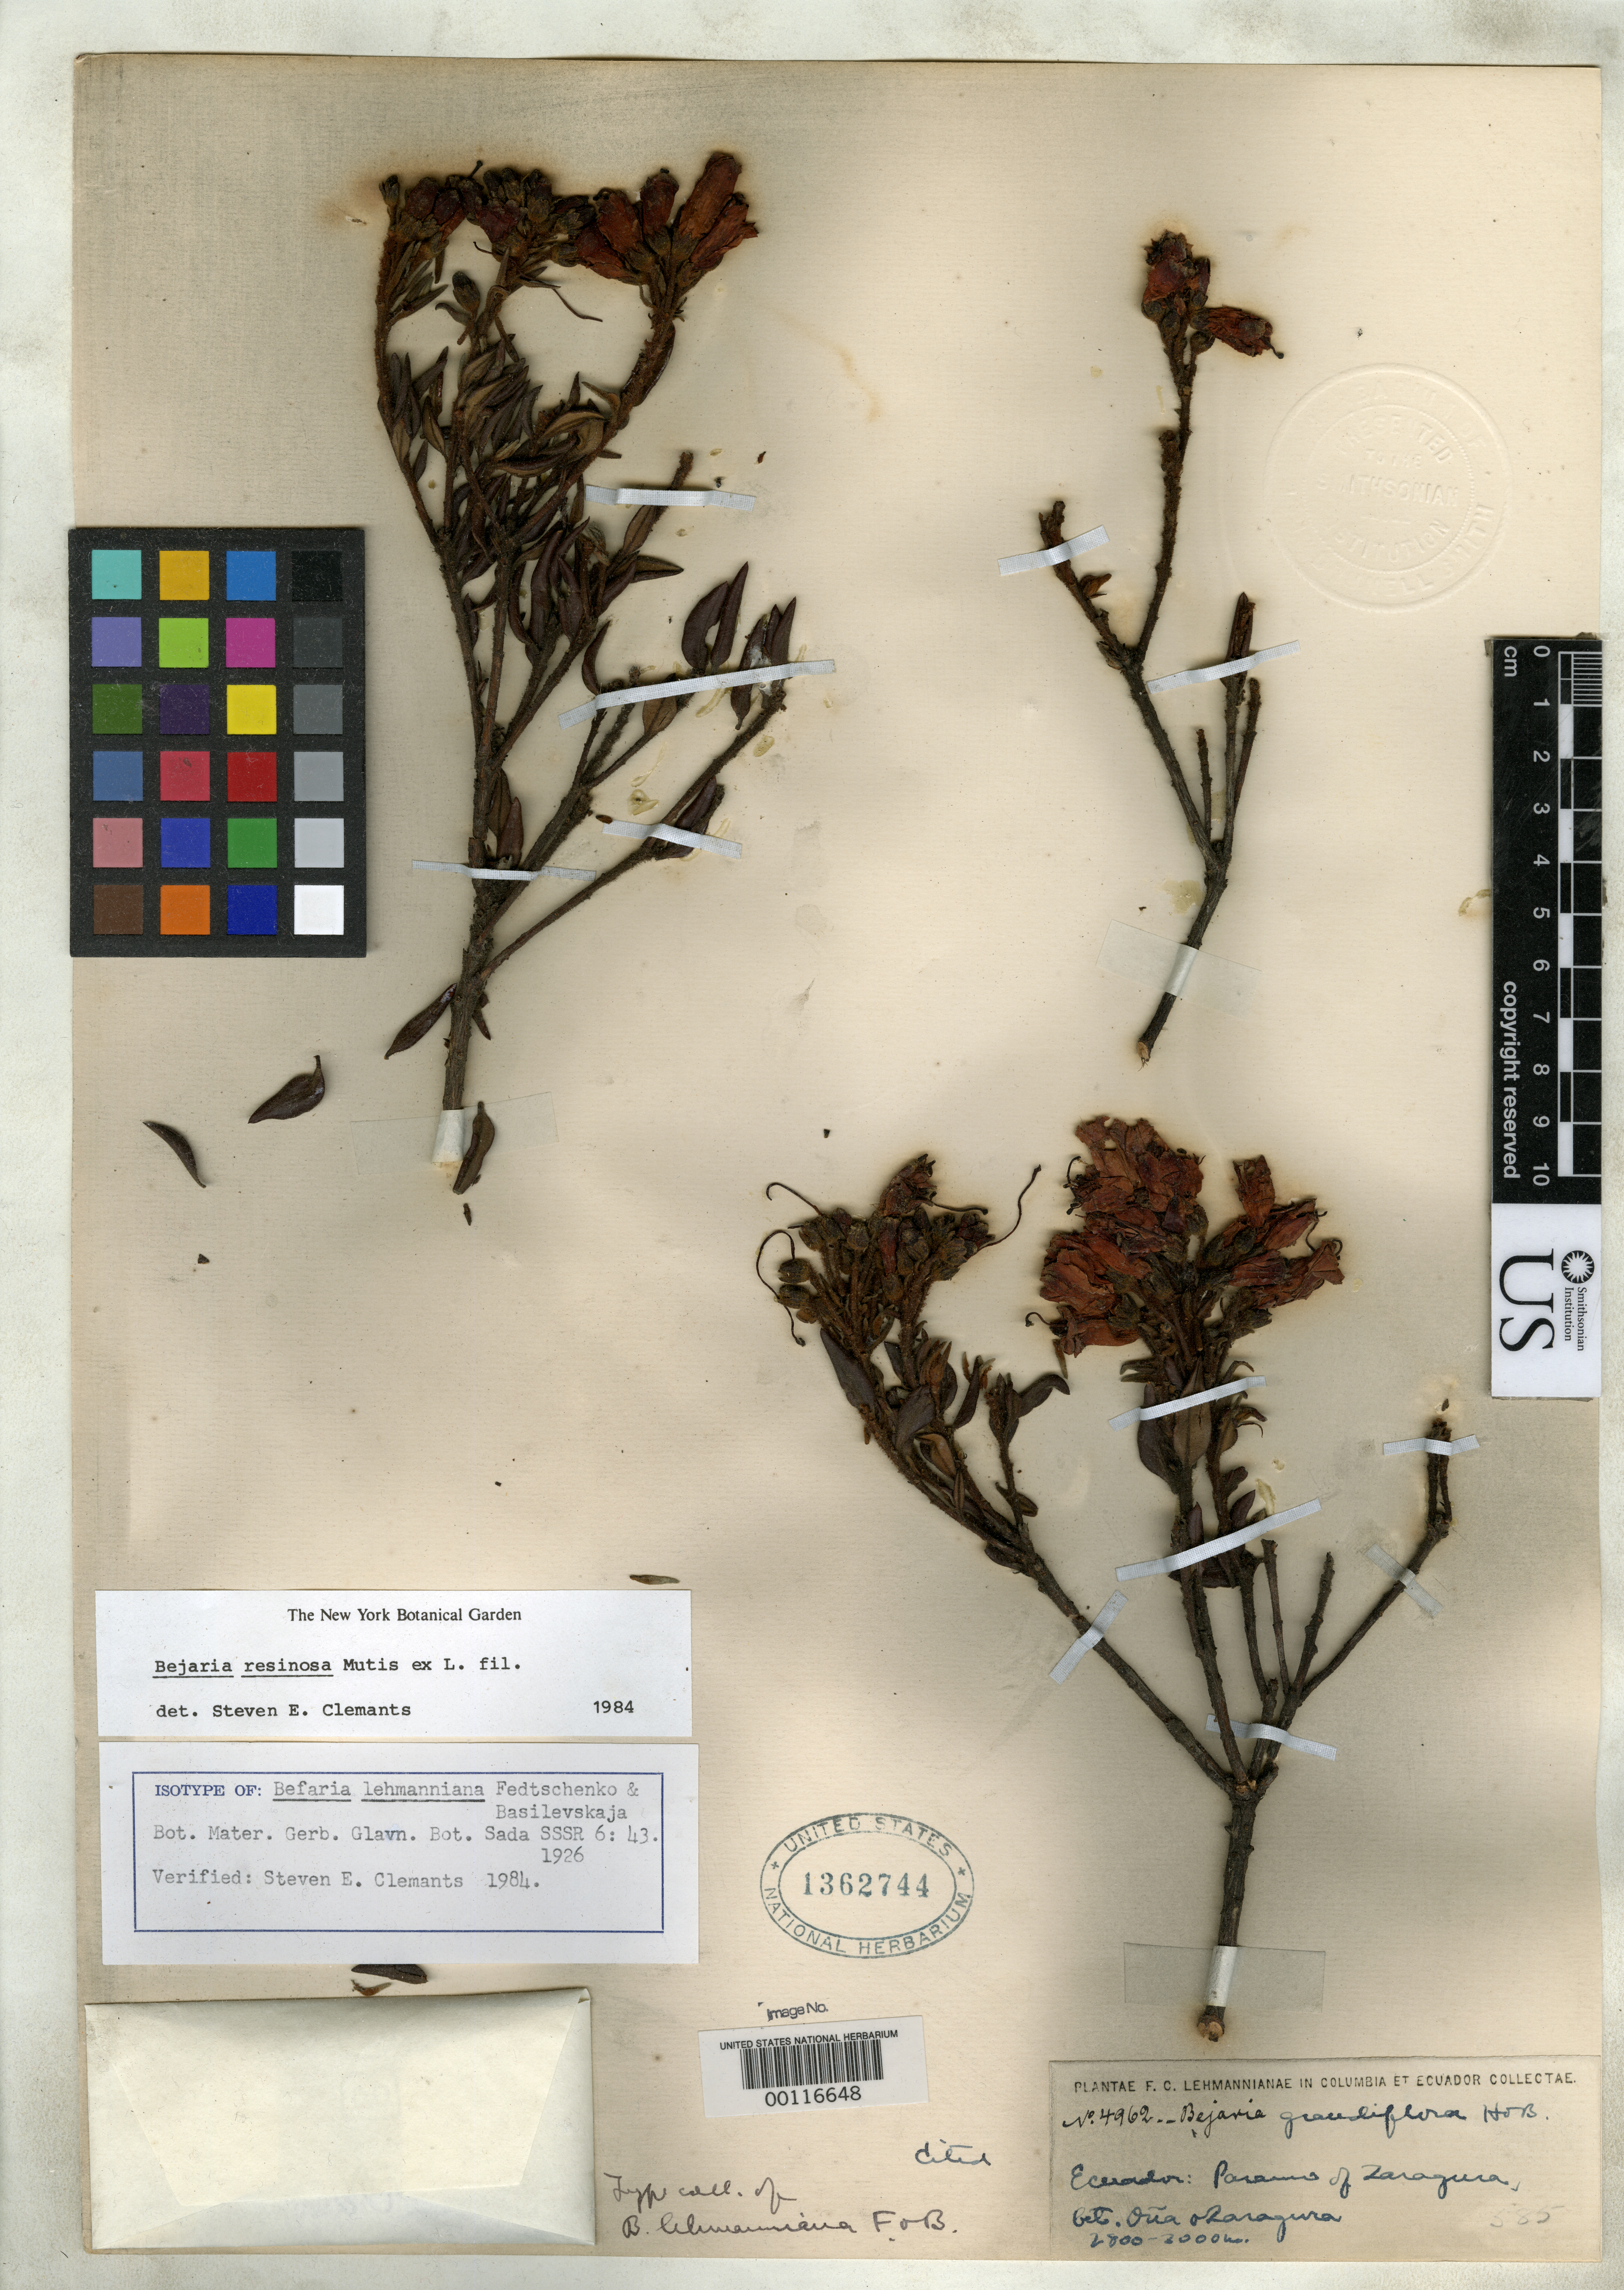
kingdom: Plantae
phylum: Tracheophyta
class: Magnoliopsida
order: Ericales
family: Ericaceae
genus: Befaria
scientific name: Befaria lehmanniana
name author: B. Fedtsch. & Basil.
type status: Isotype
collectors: F. C. Lehmann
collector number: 4962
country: Ecuador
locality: Paramoof Zaragua.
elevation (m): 2800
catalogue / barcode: US 1362744